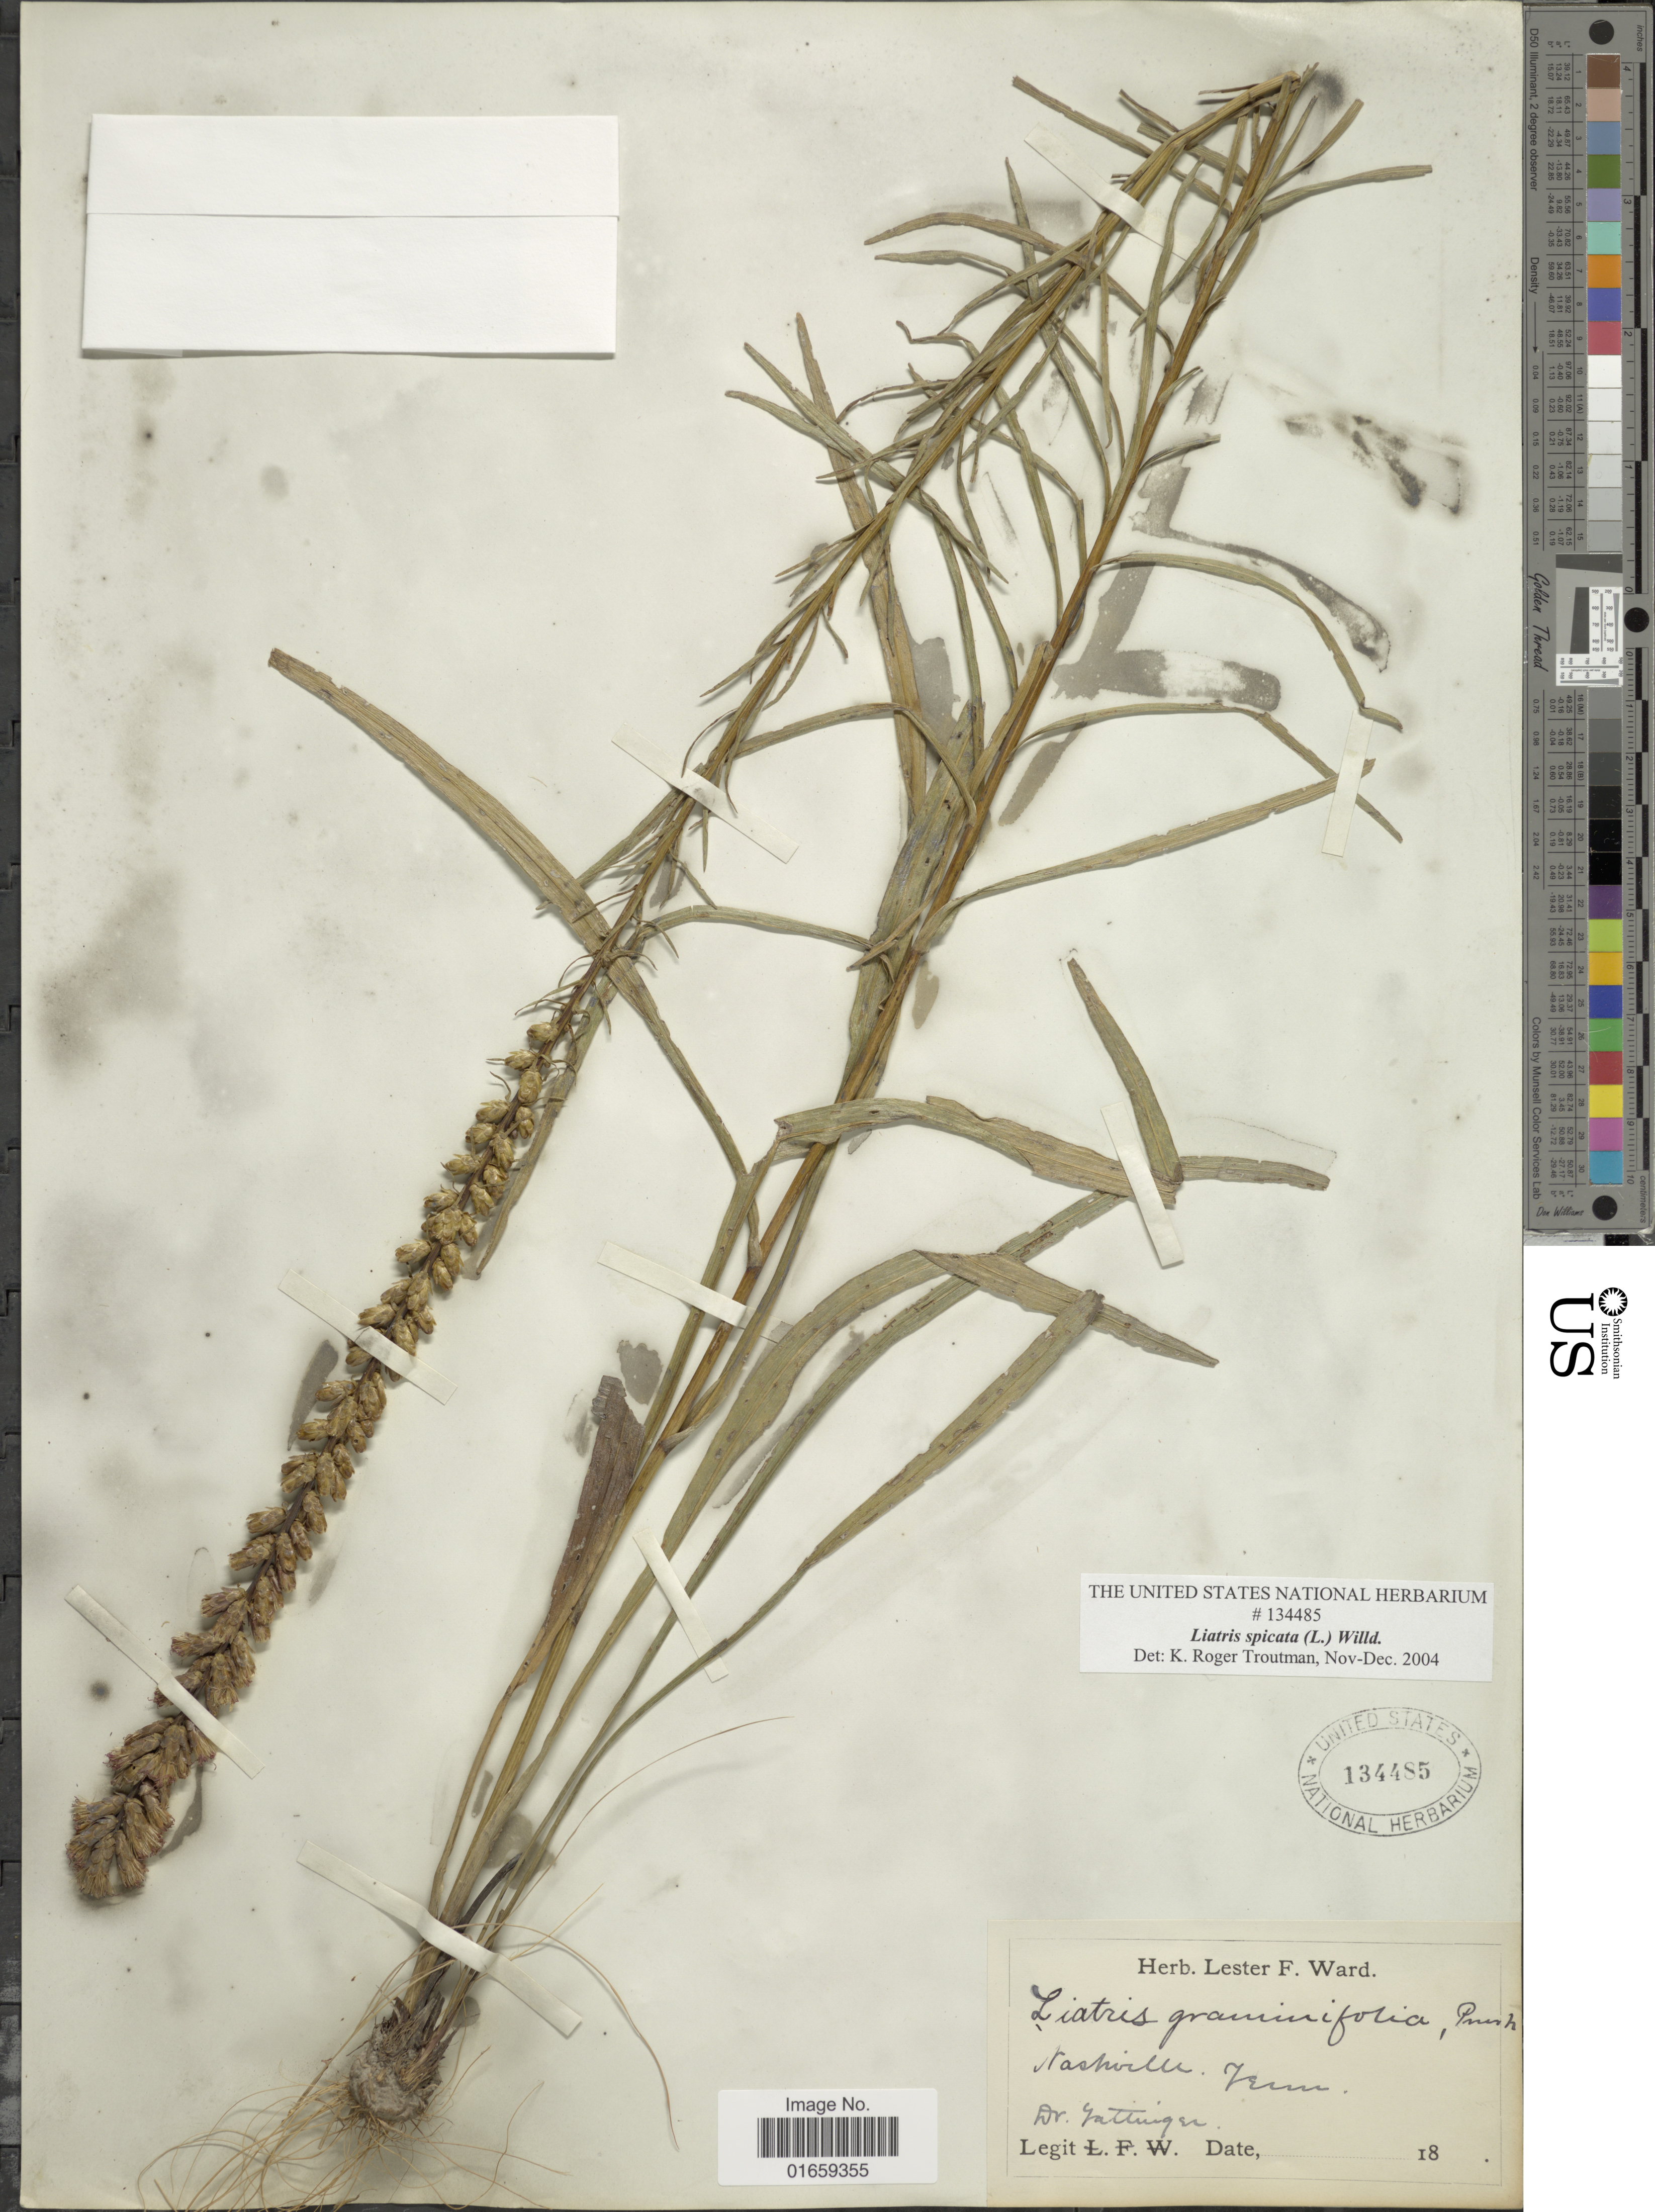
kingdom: Plantae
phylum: Tracheophyta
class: Magnoliopsida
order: Asterales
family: Asteraceae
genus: Liatris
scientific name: Liatris spicata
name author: (L.) Willd.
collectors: Gattinger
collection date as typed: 18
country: United States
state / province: Tennessee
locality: Nashville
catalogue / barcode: US 134485